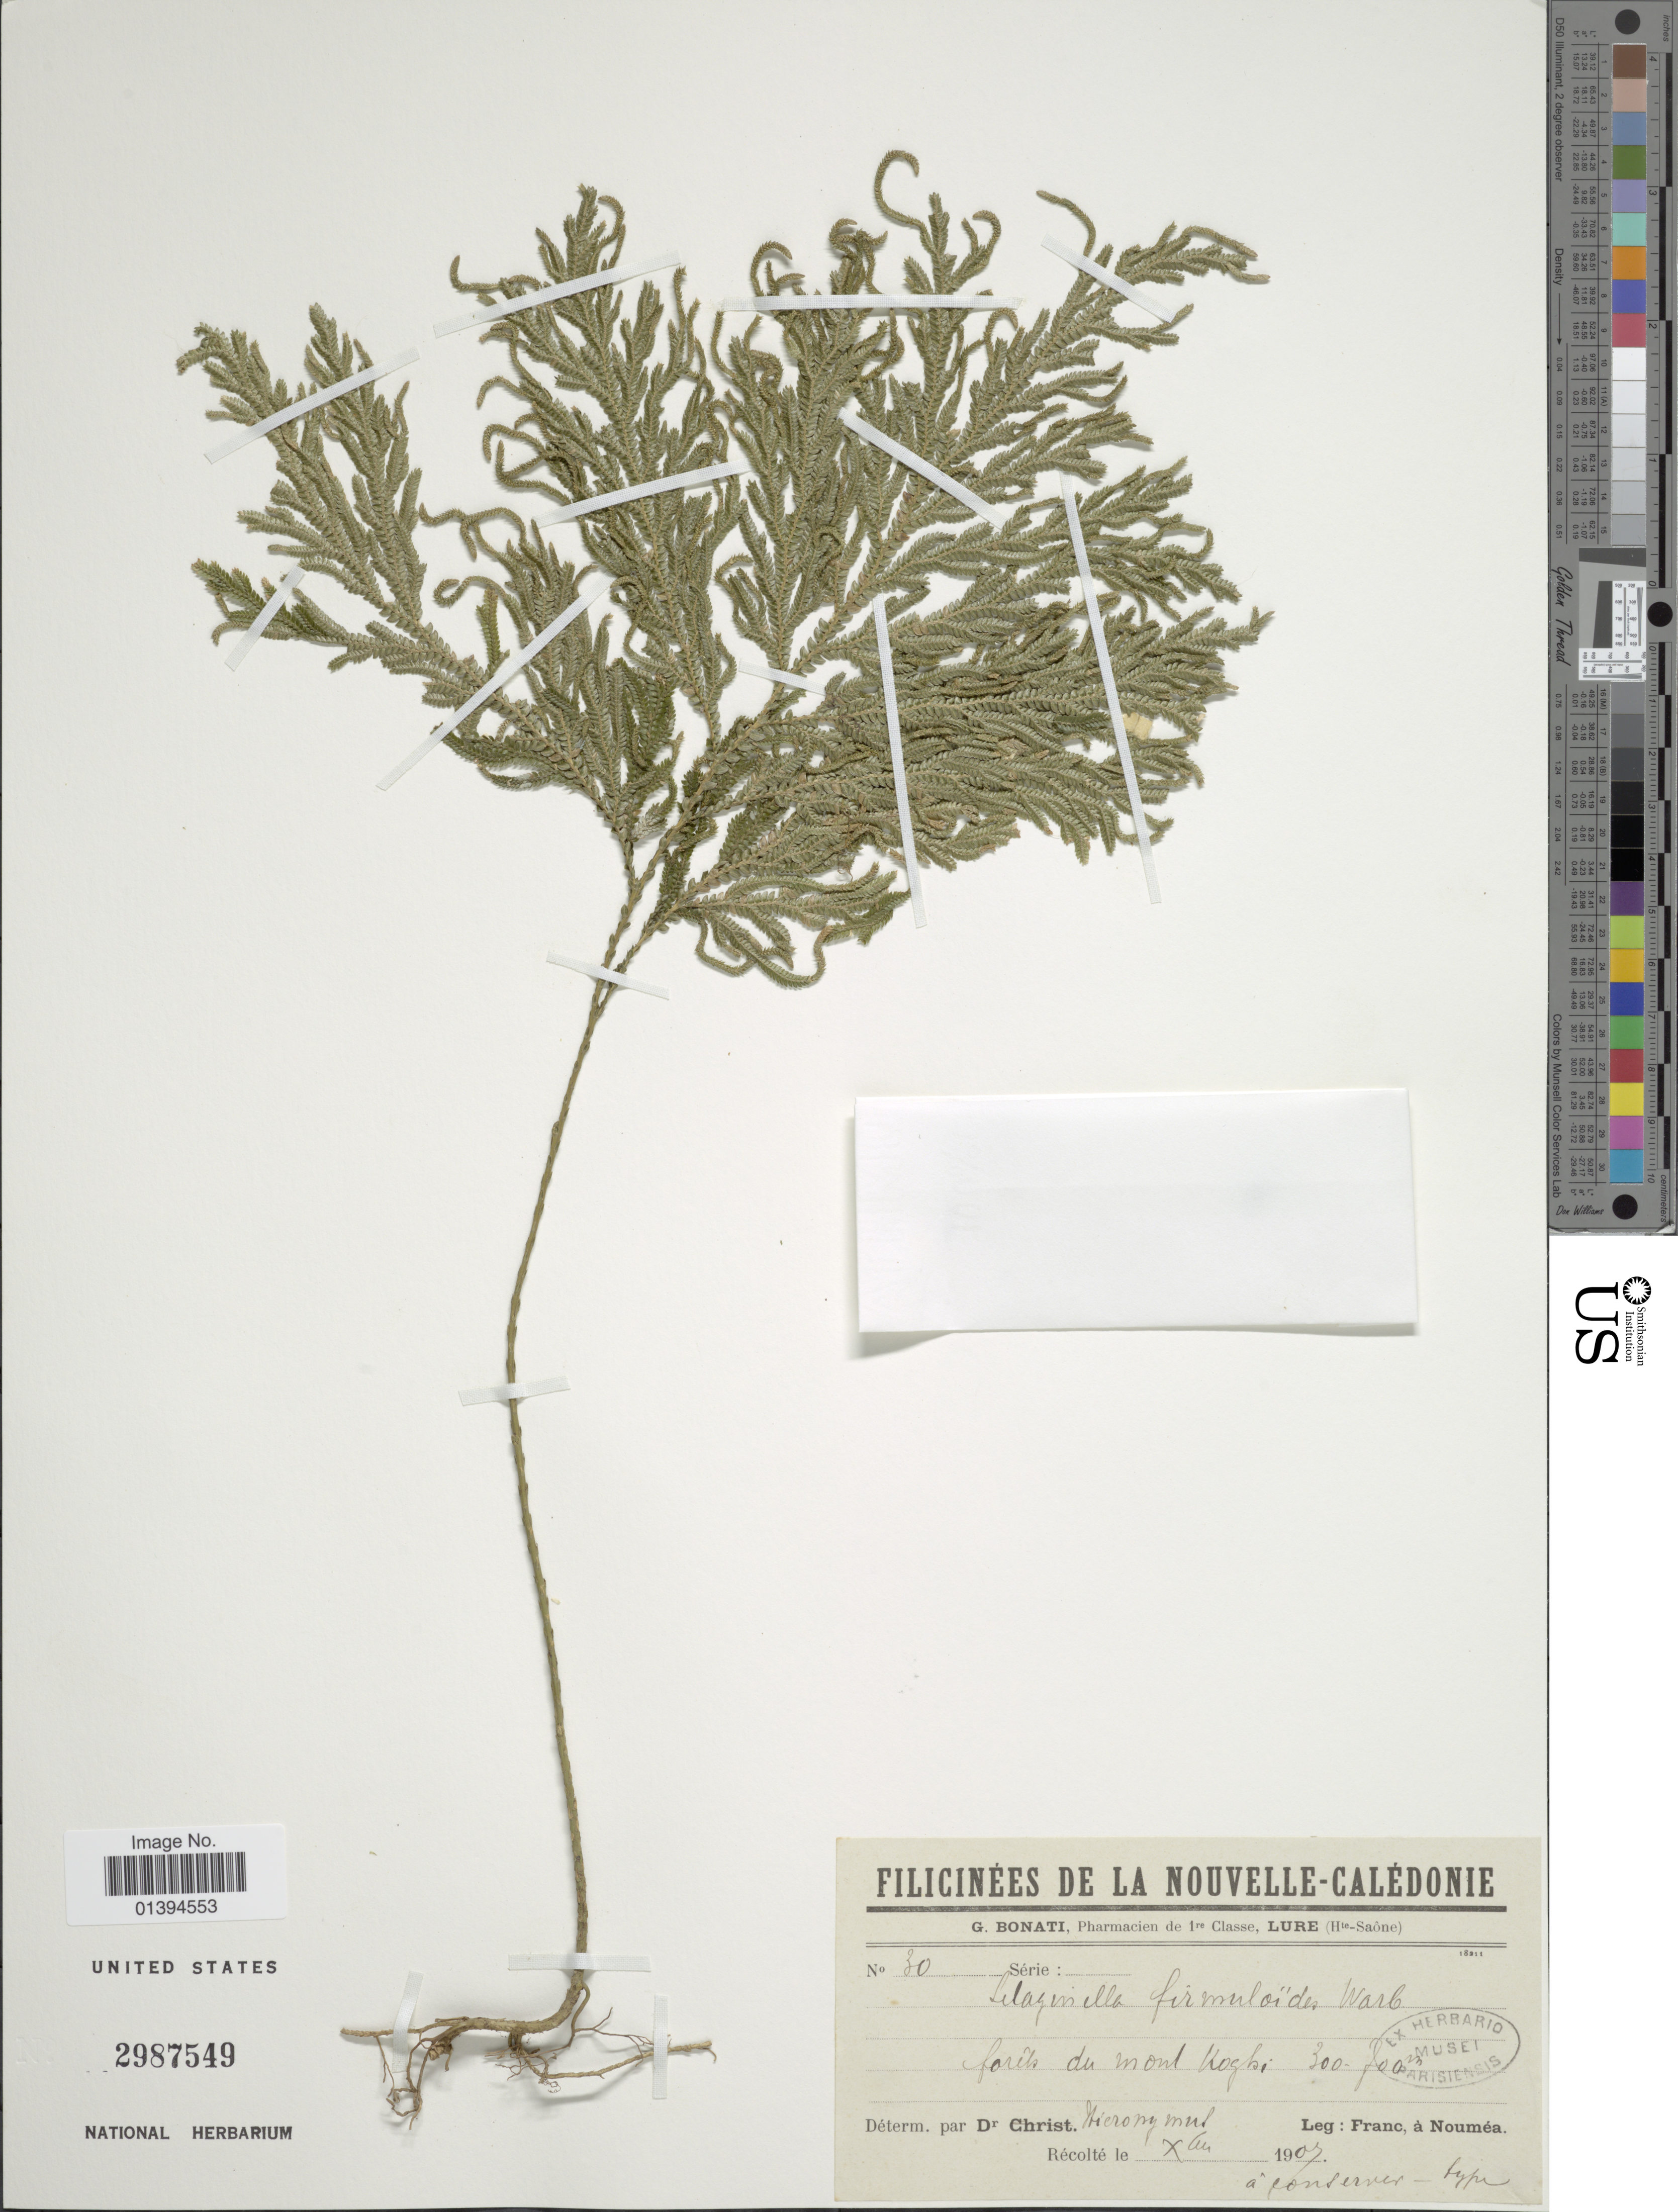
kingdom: Plantae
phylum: Tracheophyta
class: Lycopodiopsida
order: Selaginellales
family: Selaginellaceae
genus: Selaginella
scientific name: Selaginella firmuloides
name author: Warb.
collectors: Franc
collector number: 30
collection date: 1907-10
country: New Caledonia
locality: Forest du mont Koghi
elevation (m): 300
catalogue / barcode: US 2987549